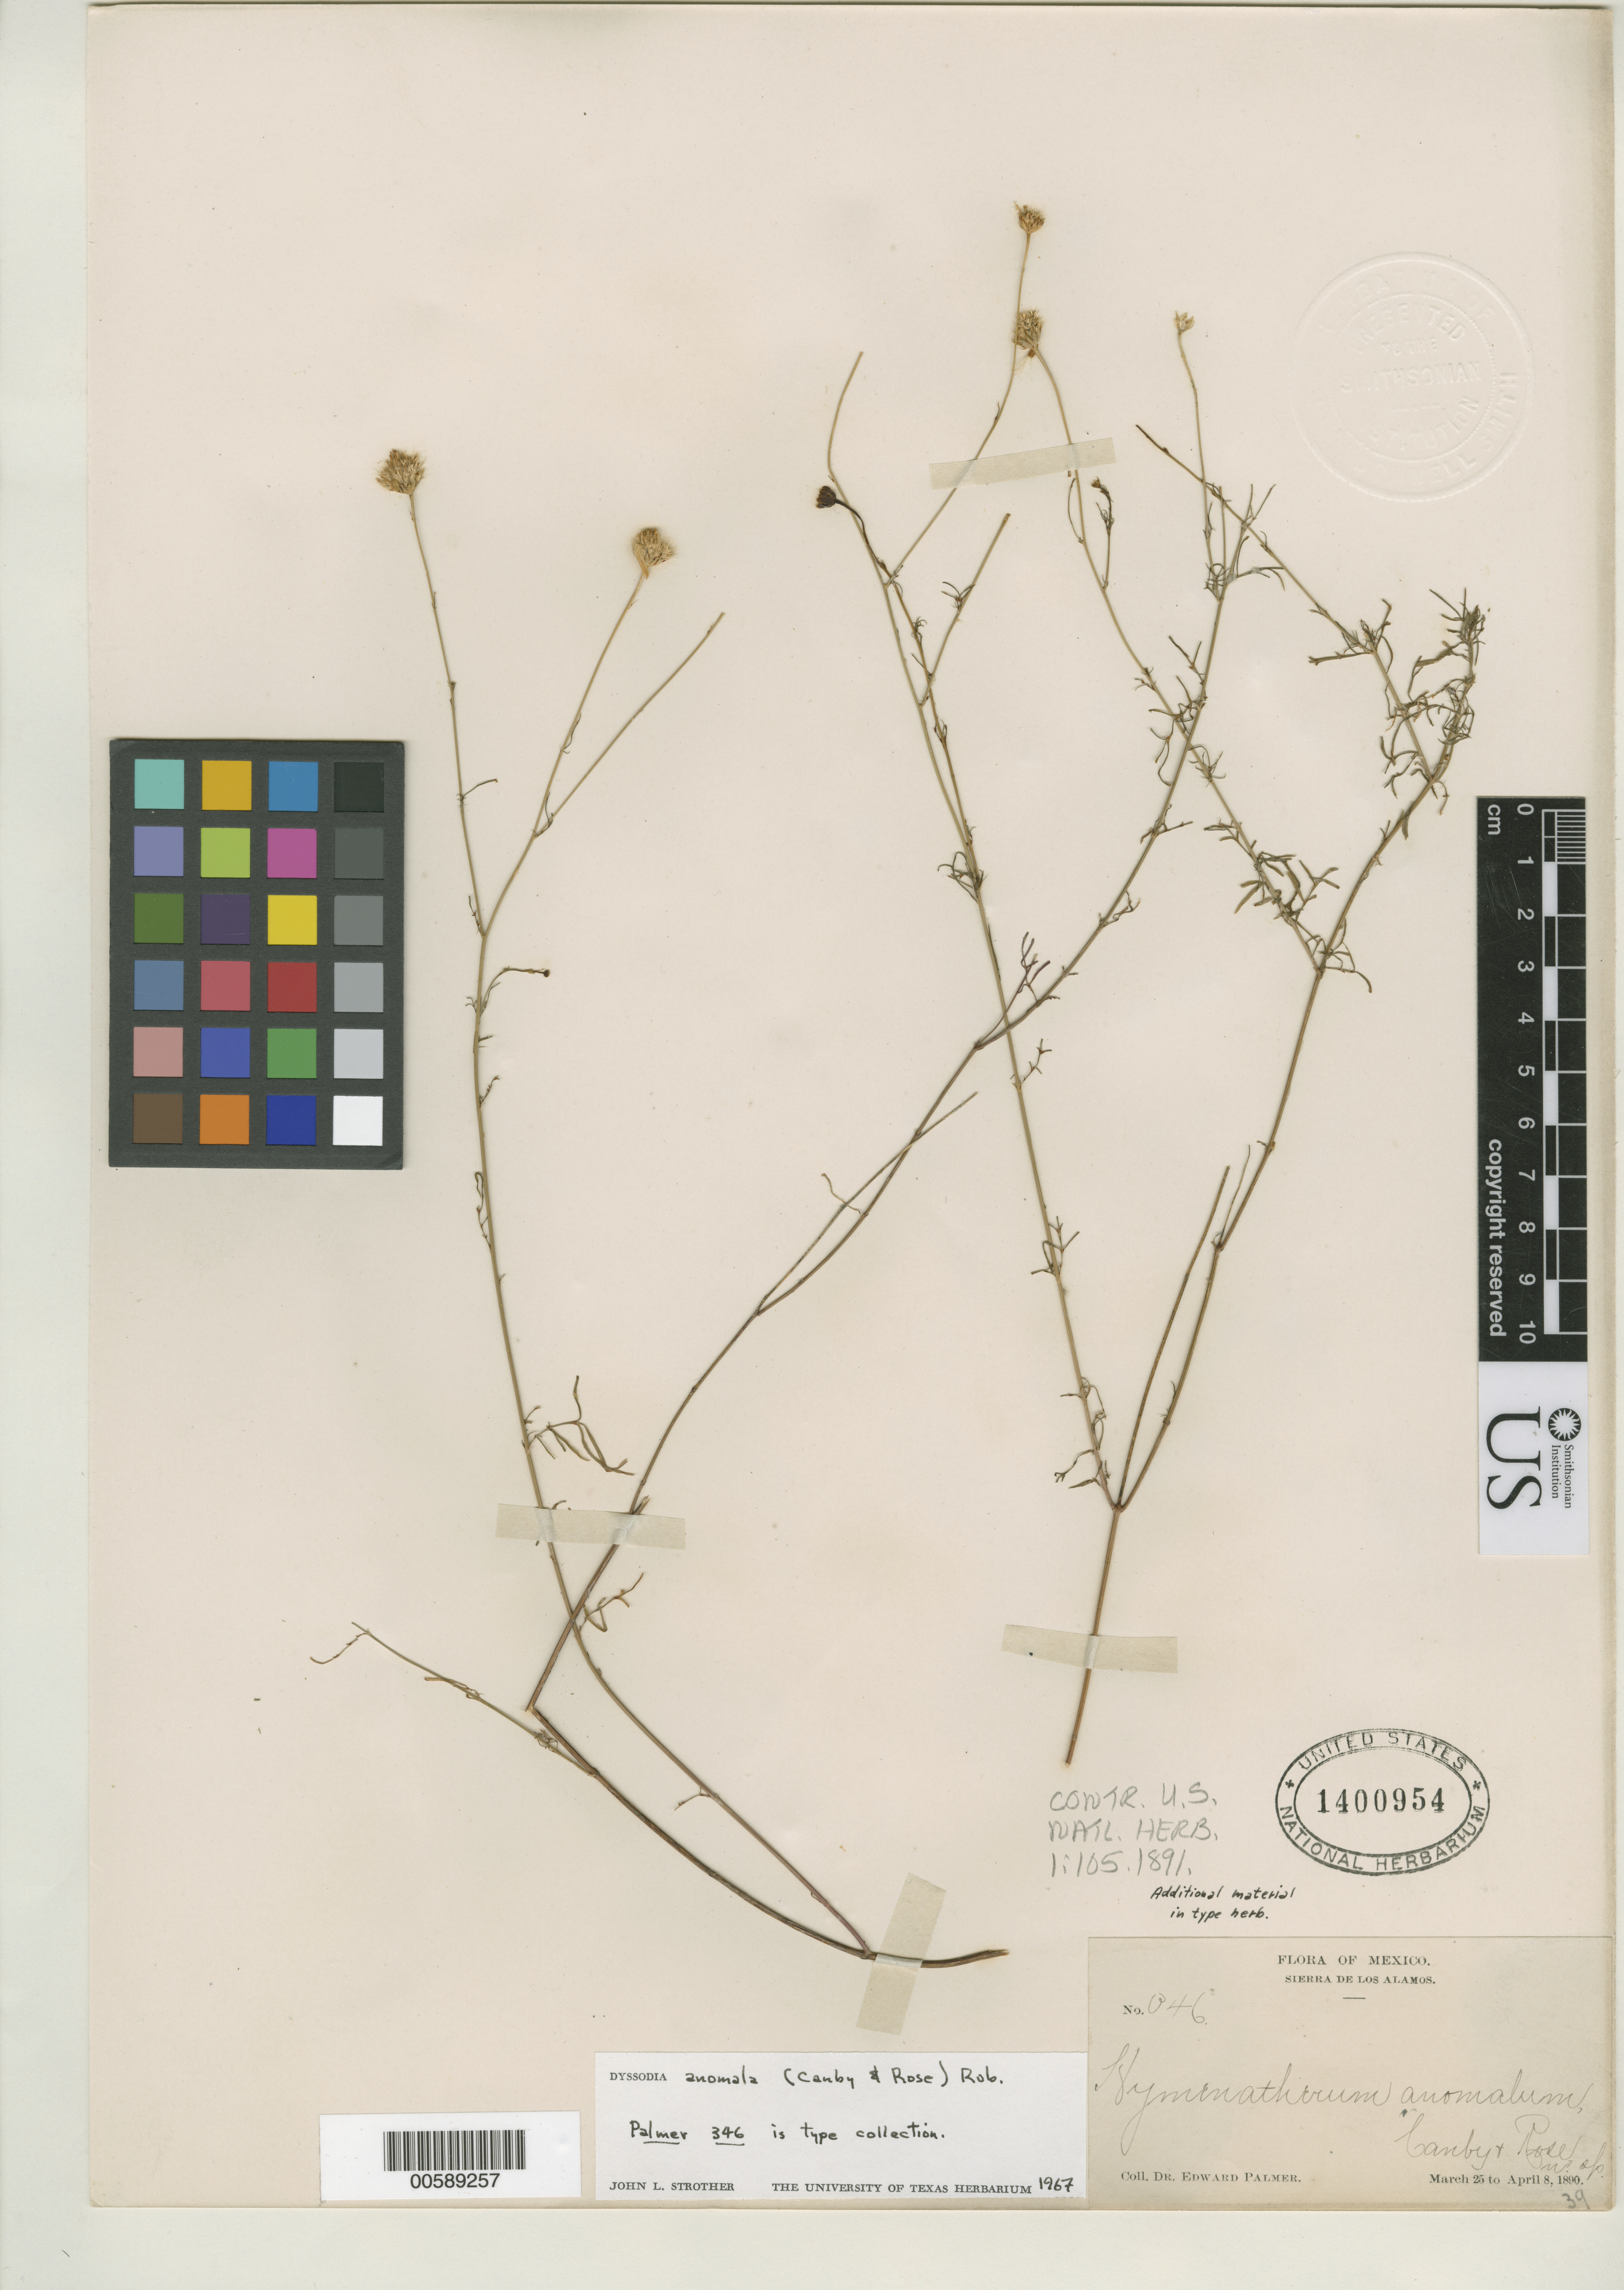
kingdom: Plantae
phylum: Tracheophyta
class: Magnoliopsida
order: Asterales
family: Asteraceae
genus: Hymenatherum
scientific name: Hymenatherum anomalum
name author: Canby & Rose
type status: Isotype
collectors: E. Palmer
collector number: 346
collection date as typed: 25 Mar 1890 to 08 Apr 1890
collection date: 1890-03-25/1890-04-08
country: Mexico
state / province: Sonora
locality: Alamos.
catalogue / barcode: US 1400954